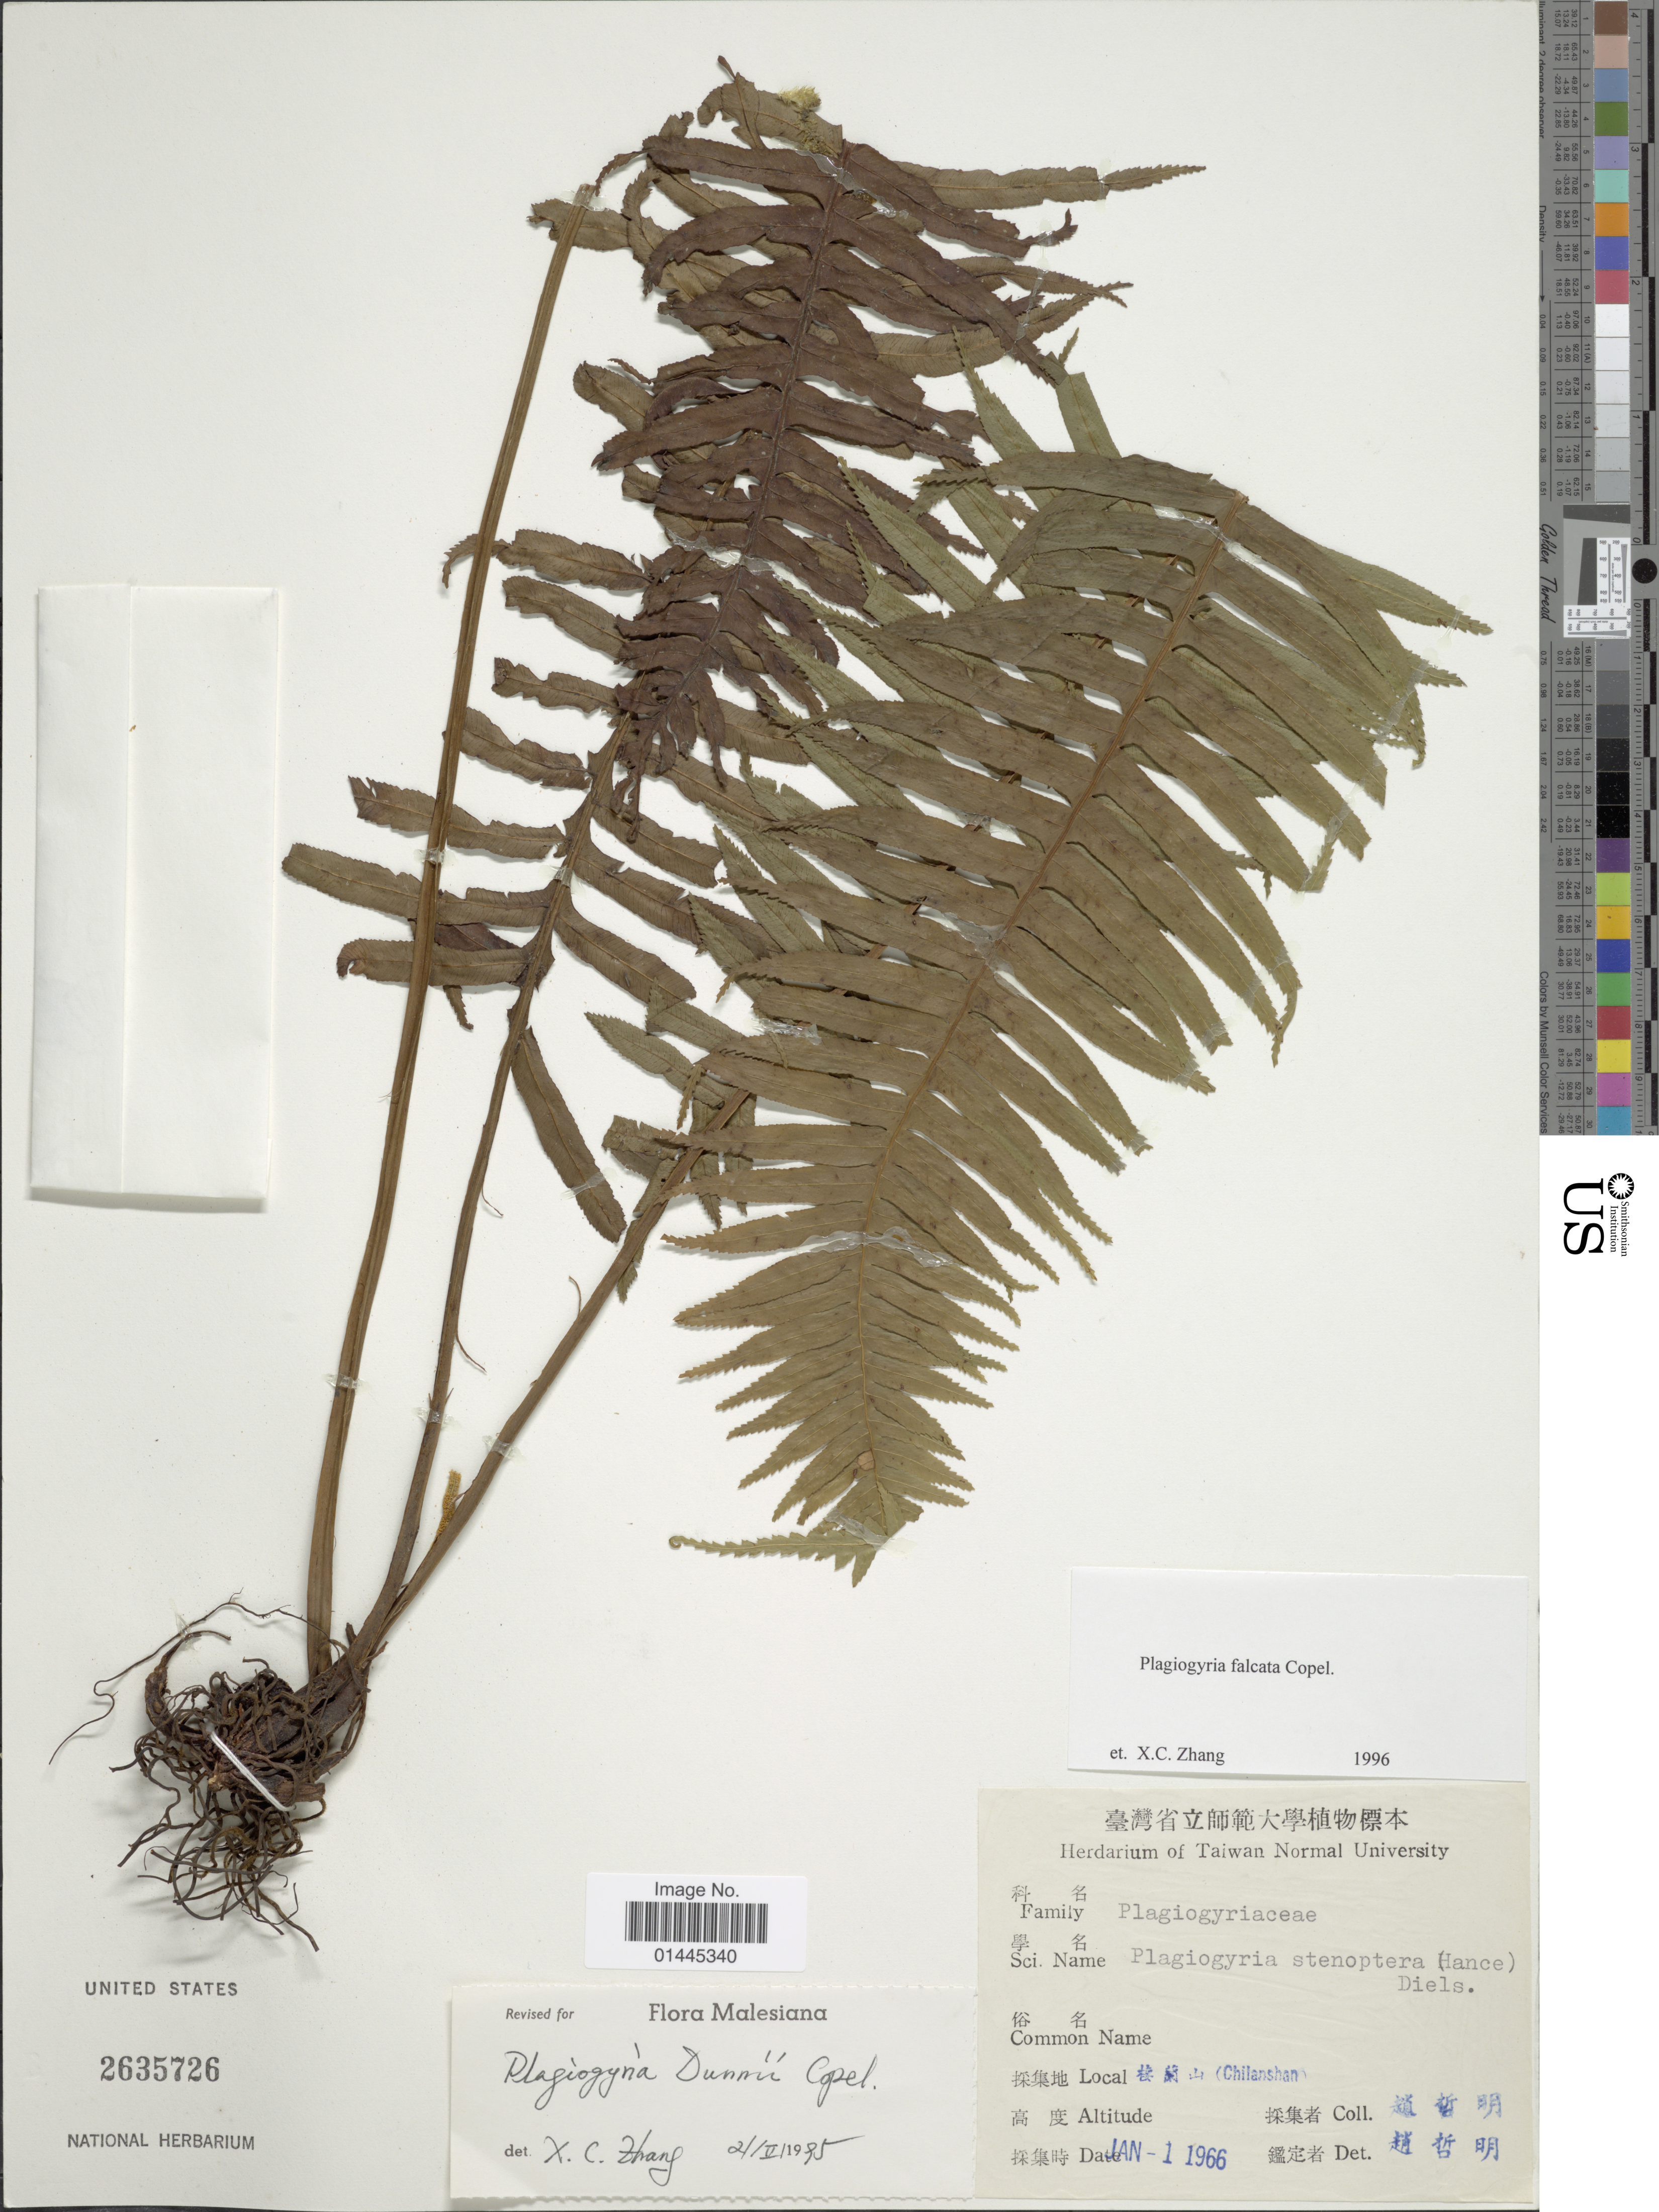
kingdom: Plantae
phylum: Tracheophyta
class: Polypodiopsida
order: Cyatheales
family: Plagiogyriaceae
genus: Plagiogyria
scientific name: Plagiogyria falcata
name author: Copel.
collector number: X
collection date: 1966-01-01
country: Taiwan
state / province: Ilan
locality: Chilanshan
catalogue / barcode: US 2635726